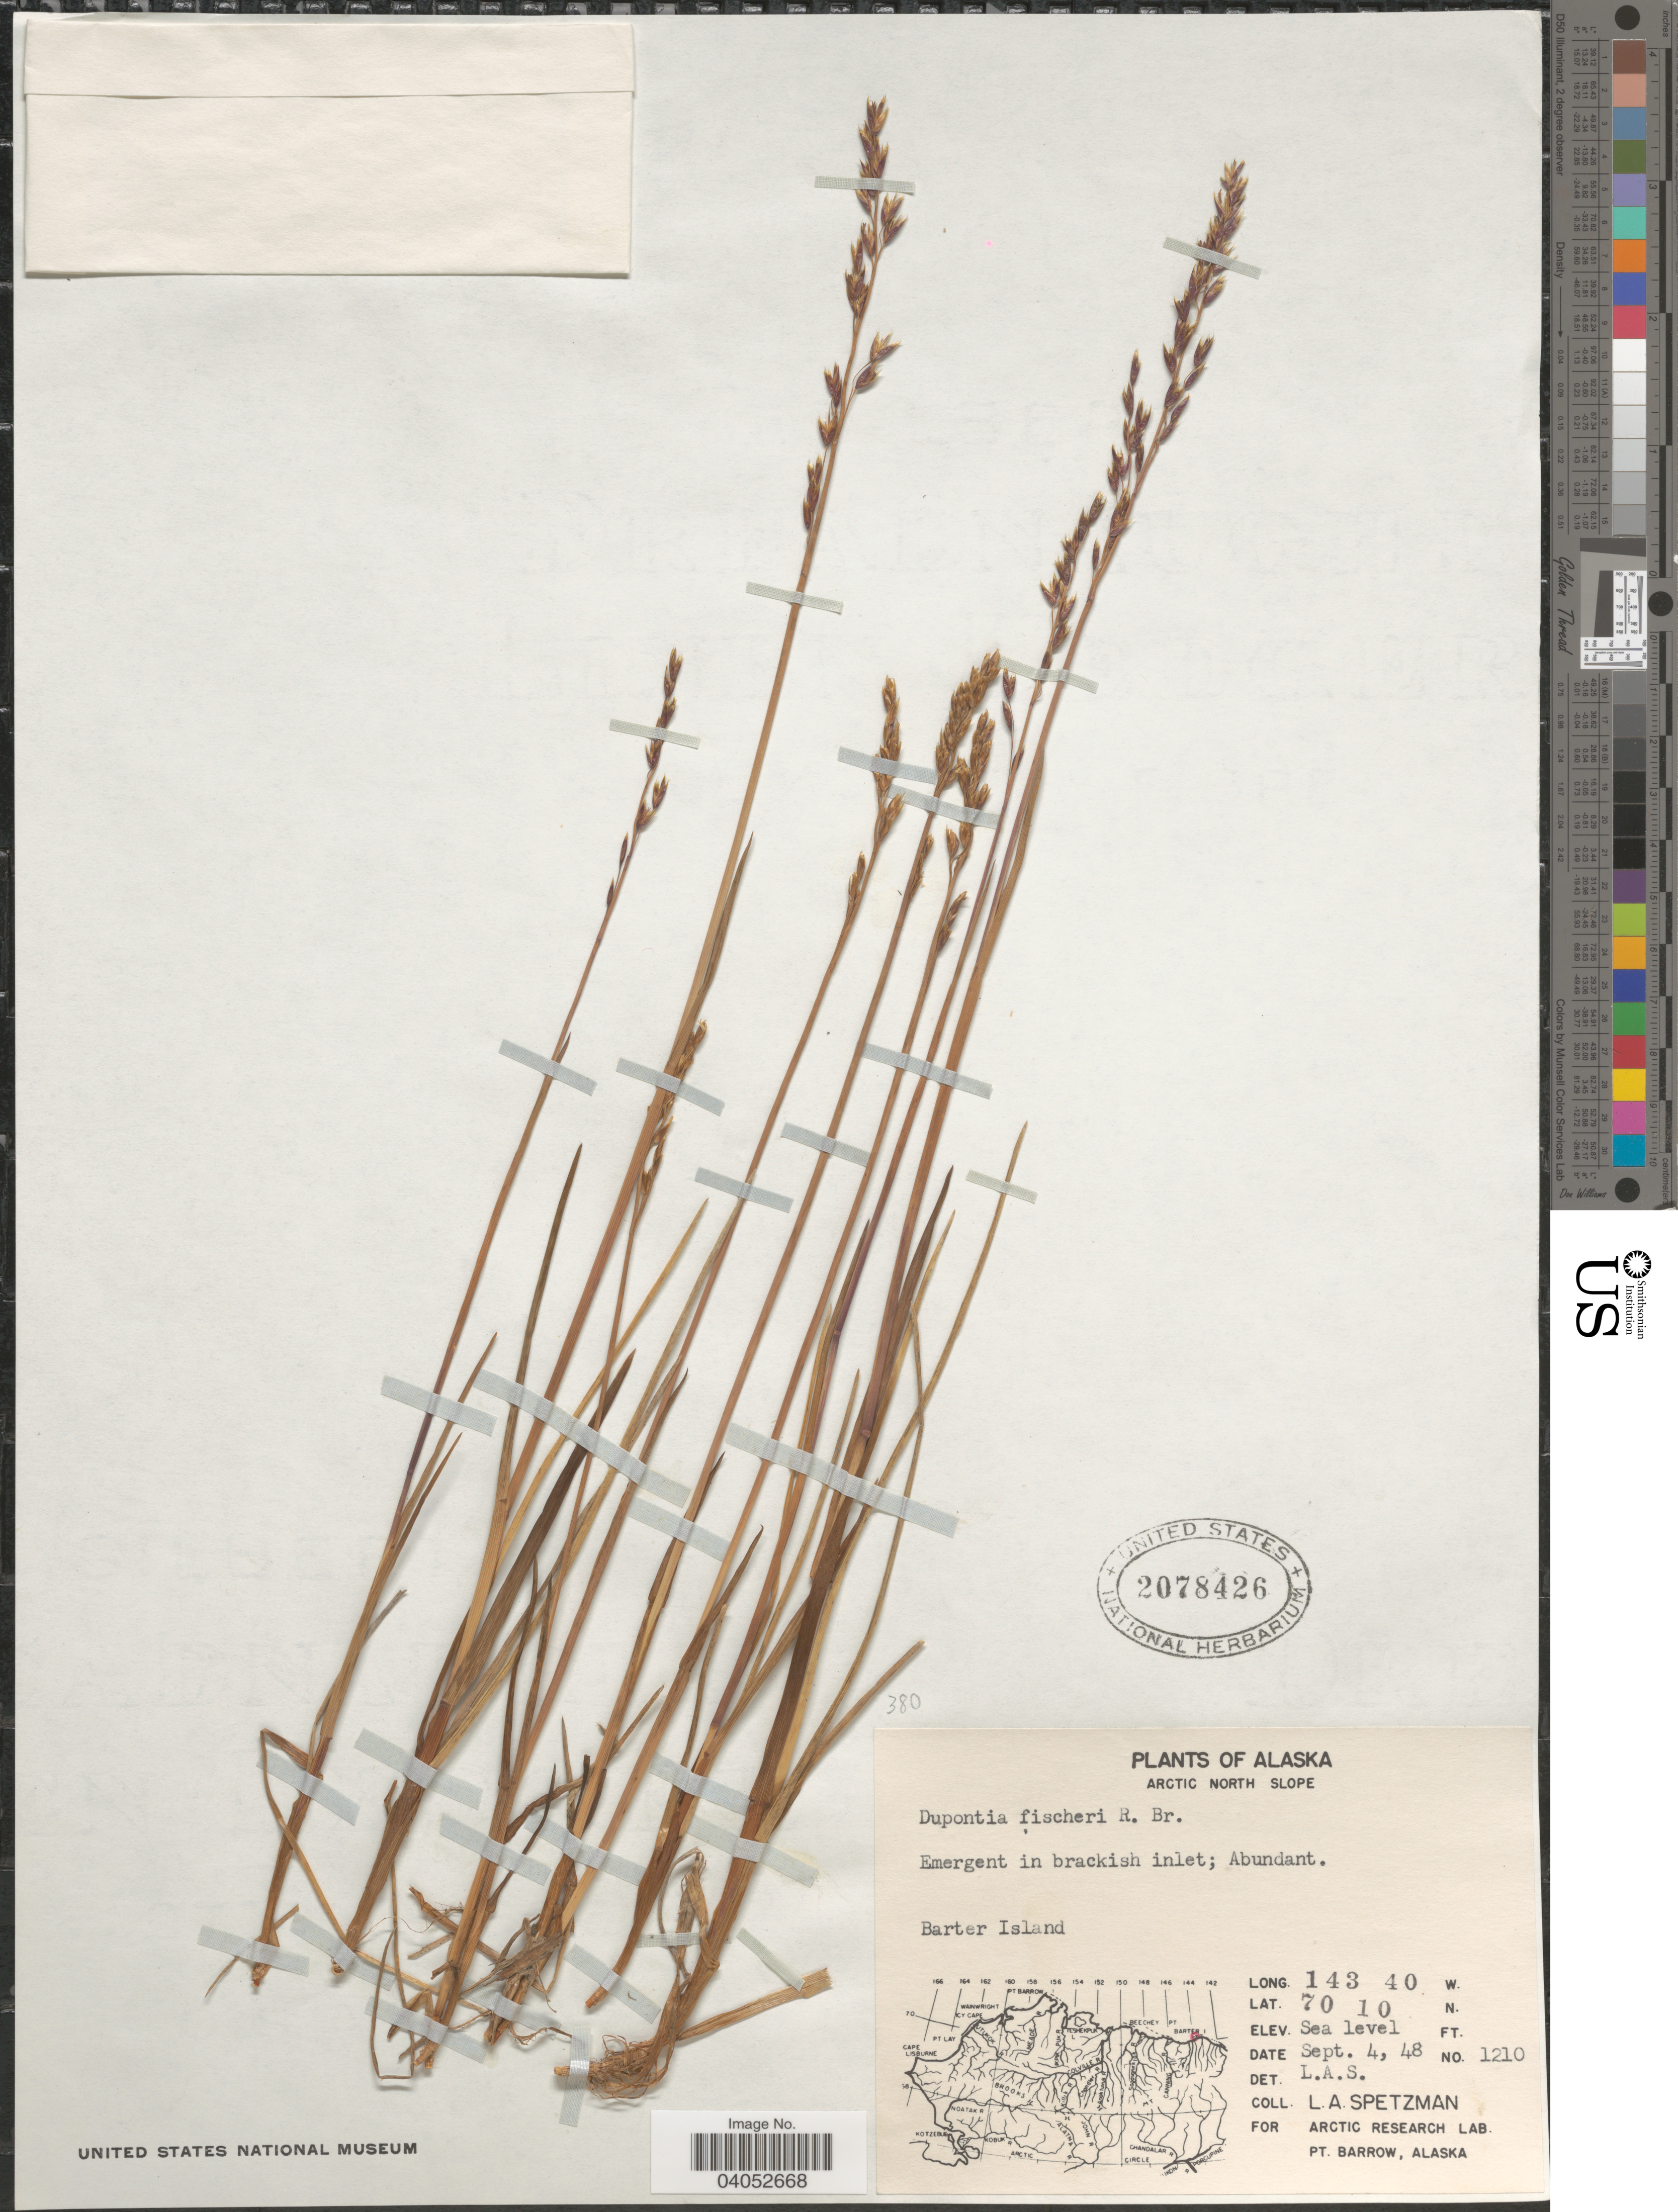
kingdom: Plantae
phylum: Tracheophyta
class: Liliopsida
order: Poales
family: Poaceae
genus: Dupontia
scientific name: Dupontia micrantha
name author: Holm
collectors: L. Spetzman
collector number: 1210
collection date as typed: Transcribed d/m/y: 4/9/48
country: United States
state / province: Alaska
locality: Arctic North Slope. Barter Island.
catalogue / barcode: US 2078426